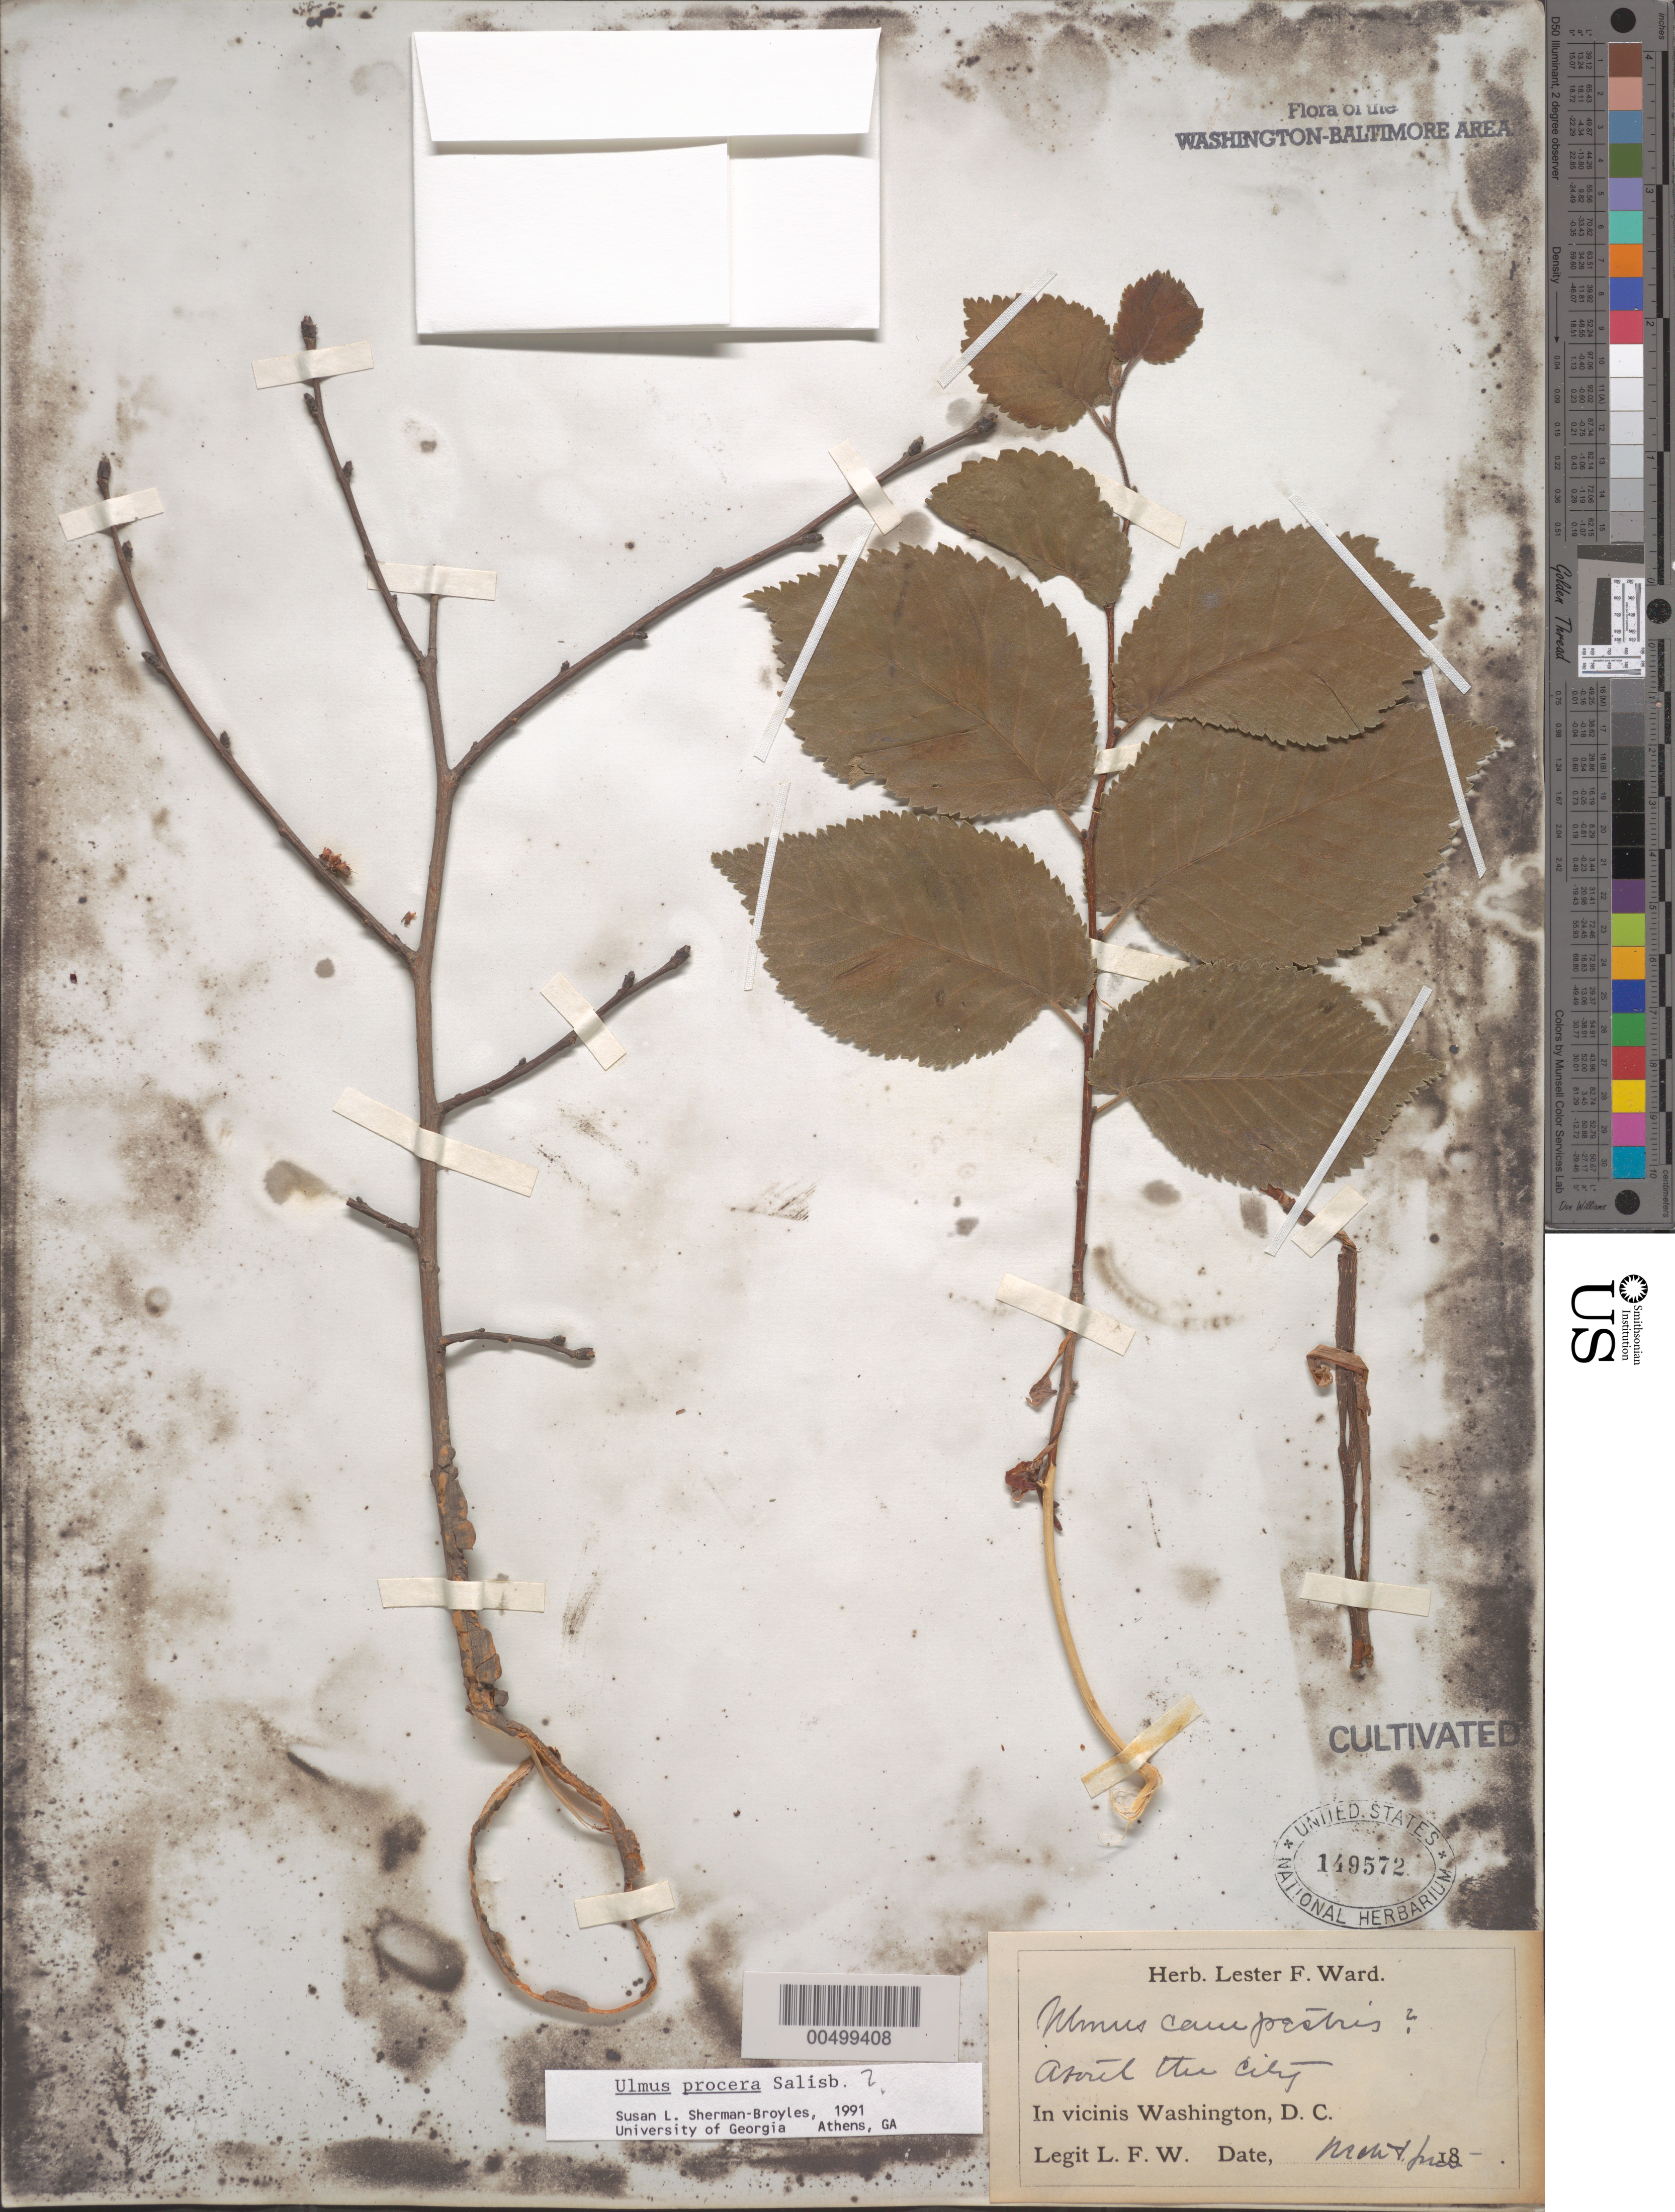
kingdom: Plantae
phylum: Tracheophyta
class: Magnoliopsida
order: Rosales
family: Ulmaceae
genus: Ulmus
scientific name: Ulmus procera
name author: Salisb.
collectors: L. F. Ward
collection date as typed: Mch & June 18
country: United States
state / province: District of Columbia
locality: About the city. In vicinis Washington, D. C.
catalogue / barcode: US 149572